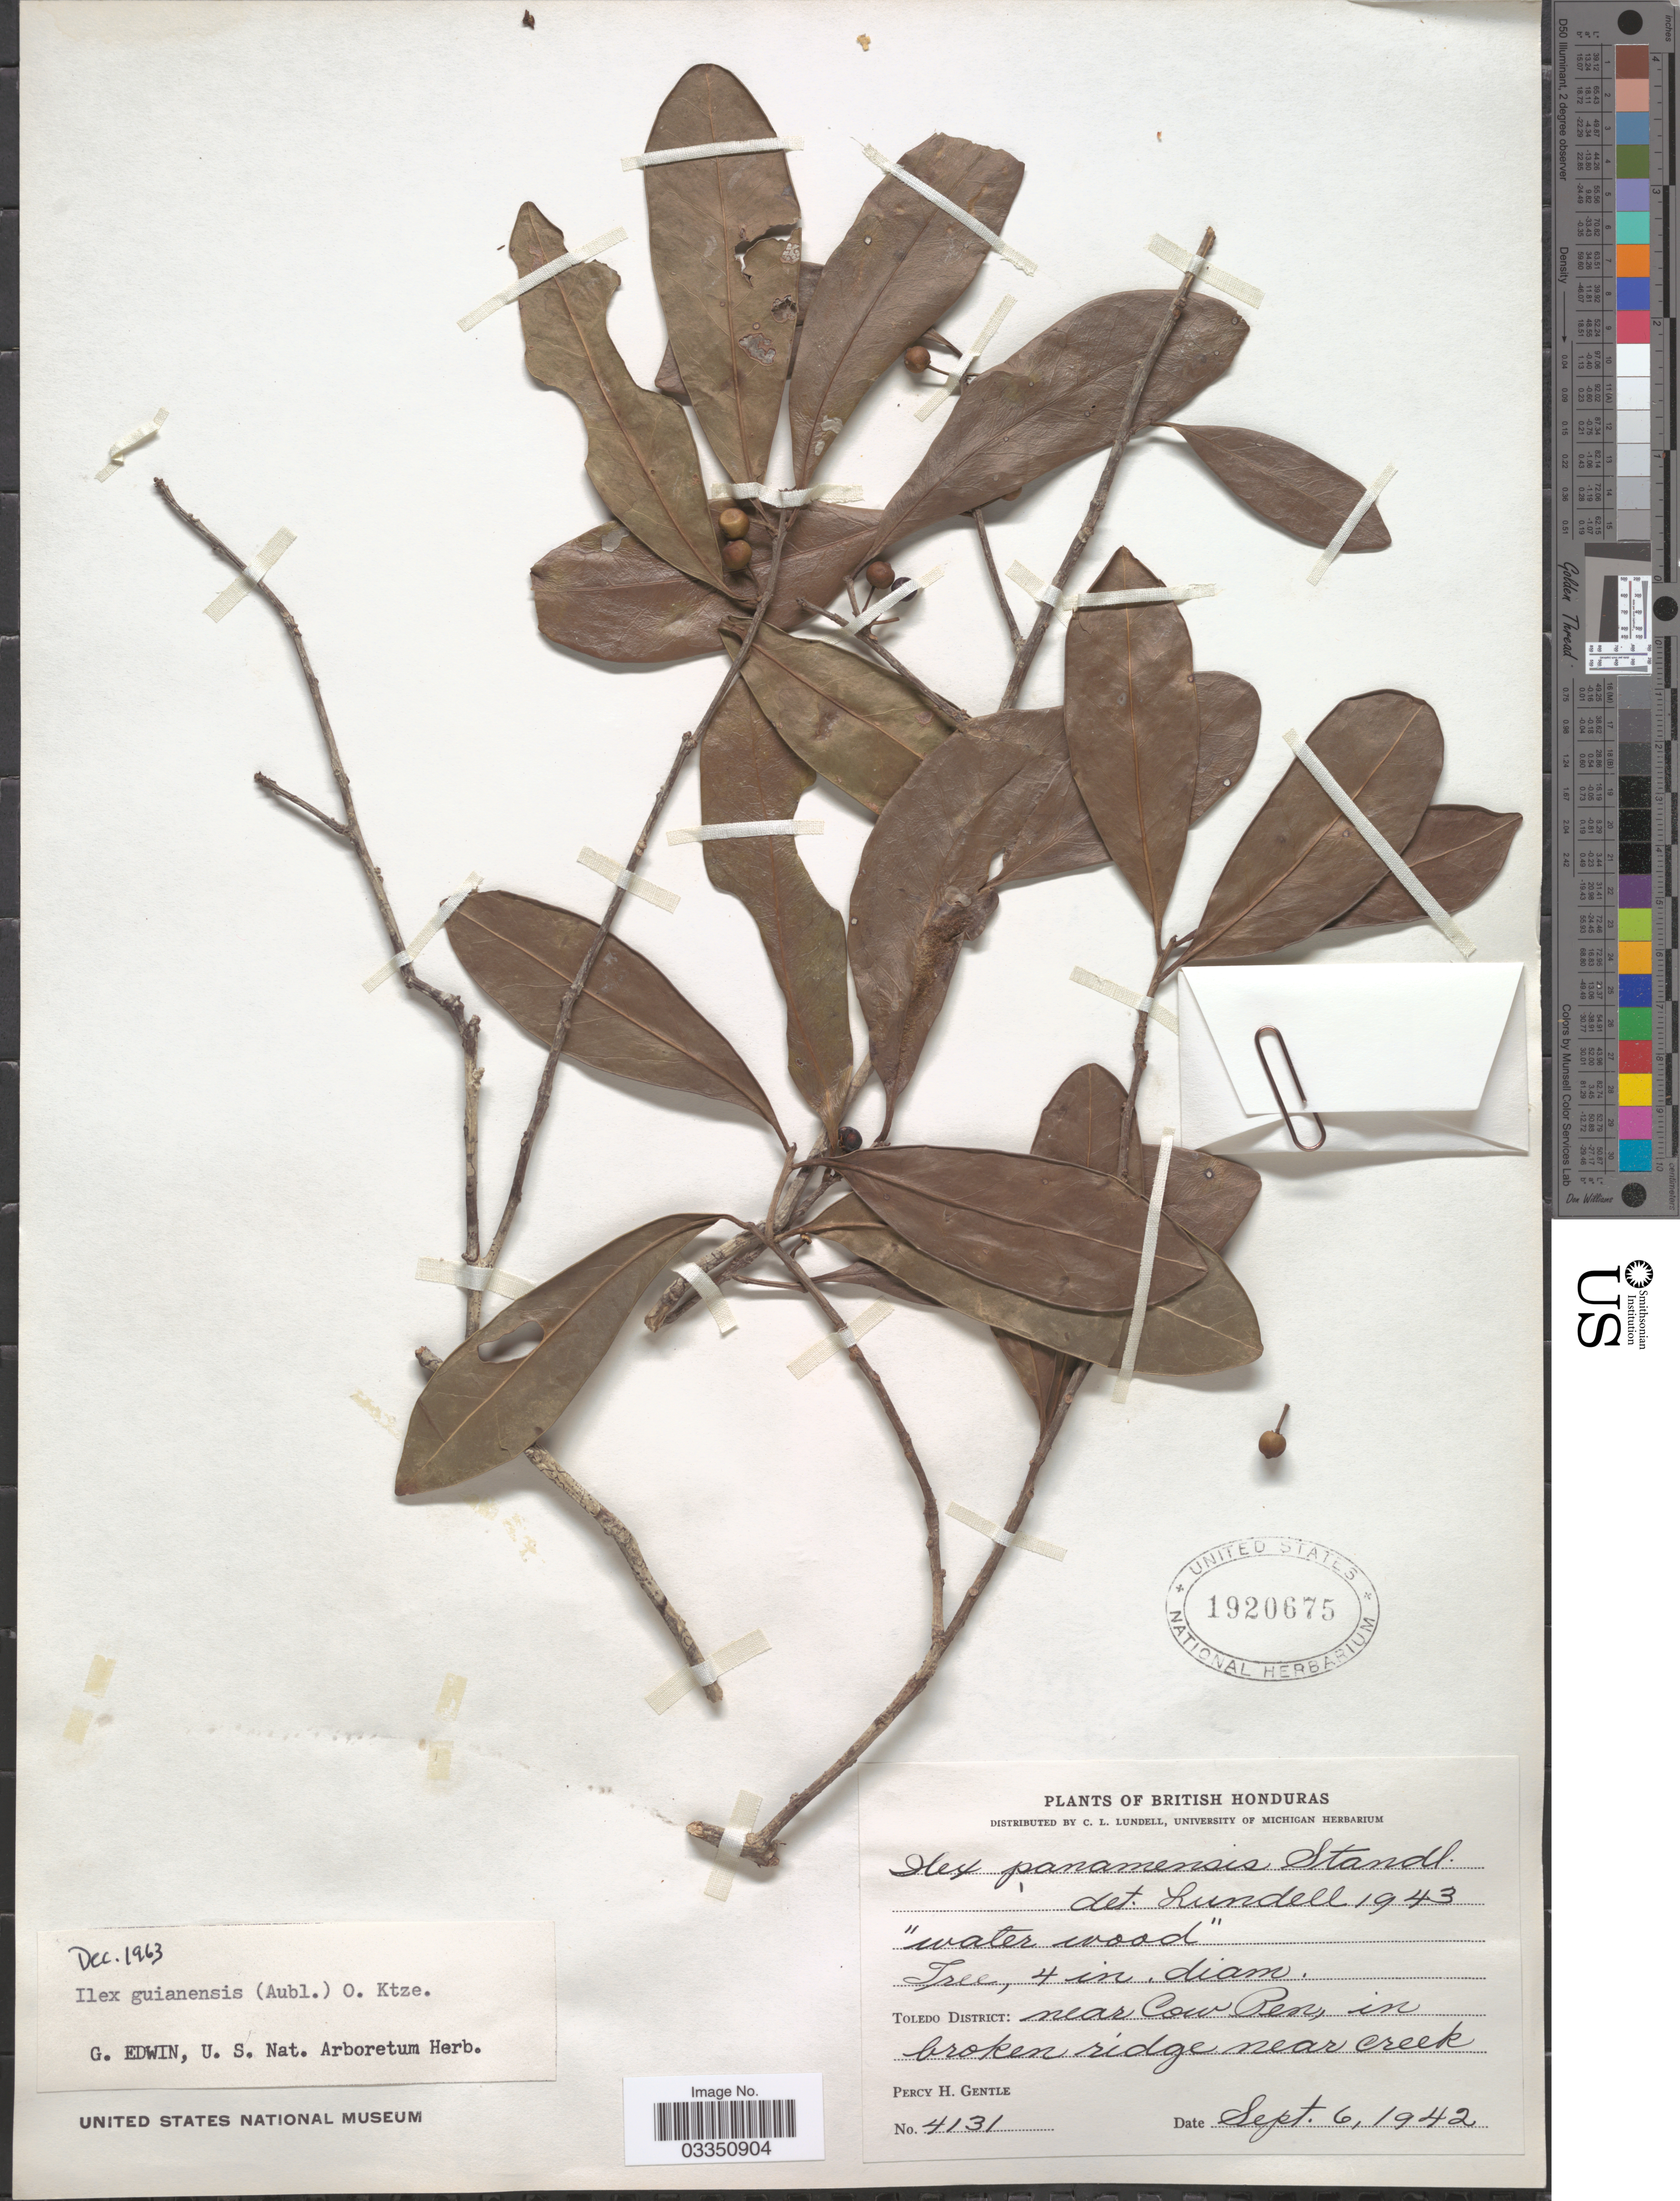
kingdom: Plantae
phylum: Tracheophyta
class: Magnoliopsida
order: Aquifoliales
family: Aquifoliaceae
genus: Ilex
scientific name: Ilex guianensis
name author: (Aubl.) Kuntze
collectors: P. H. Gentle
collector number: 4131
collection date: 1942-09-06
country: Belize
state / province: Toledo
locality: Toledo District: near Cow Ren, in broken ridge near creek.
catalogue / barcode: US 1920675